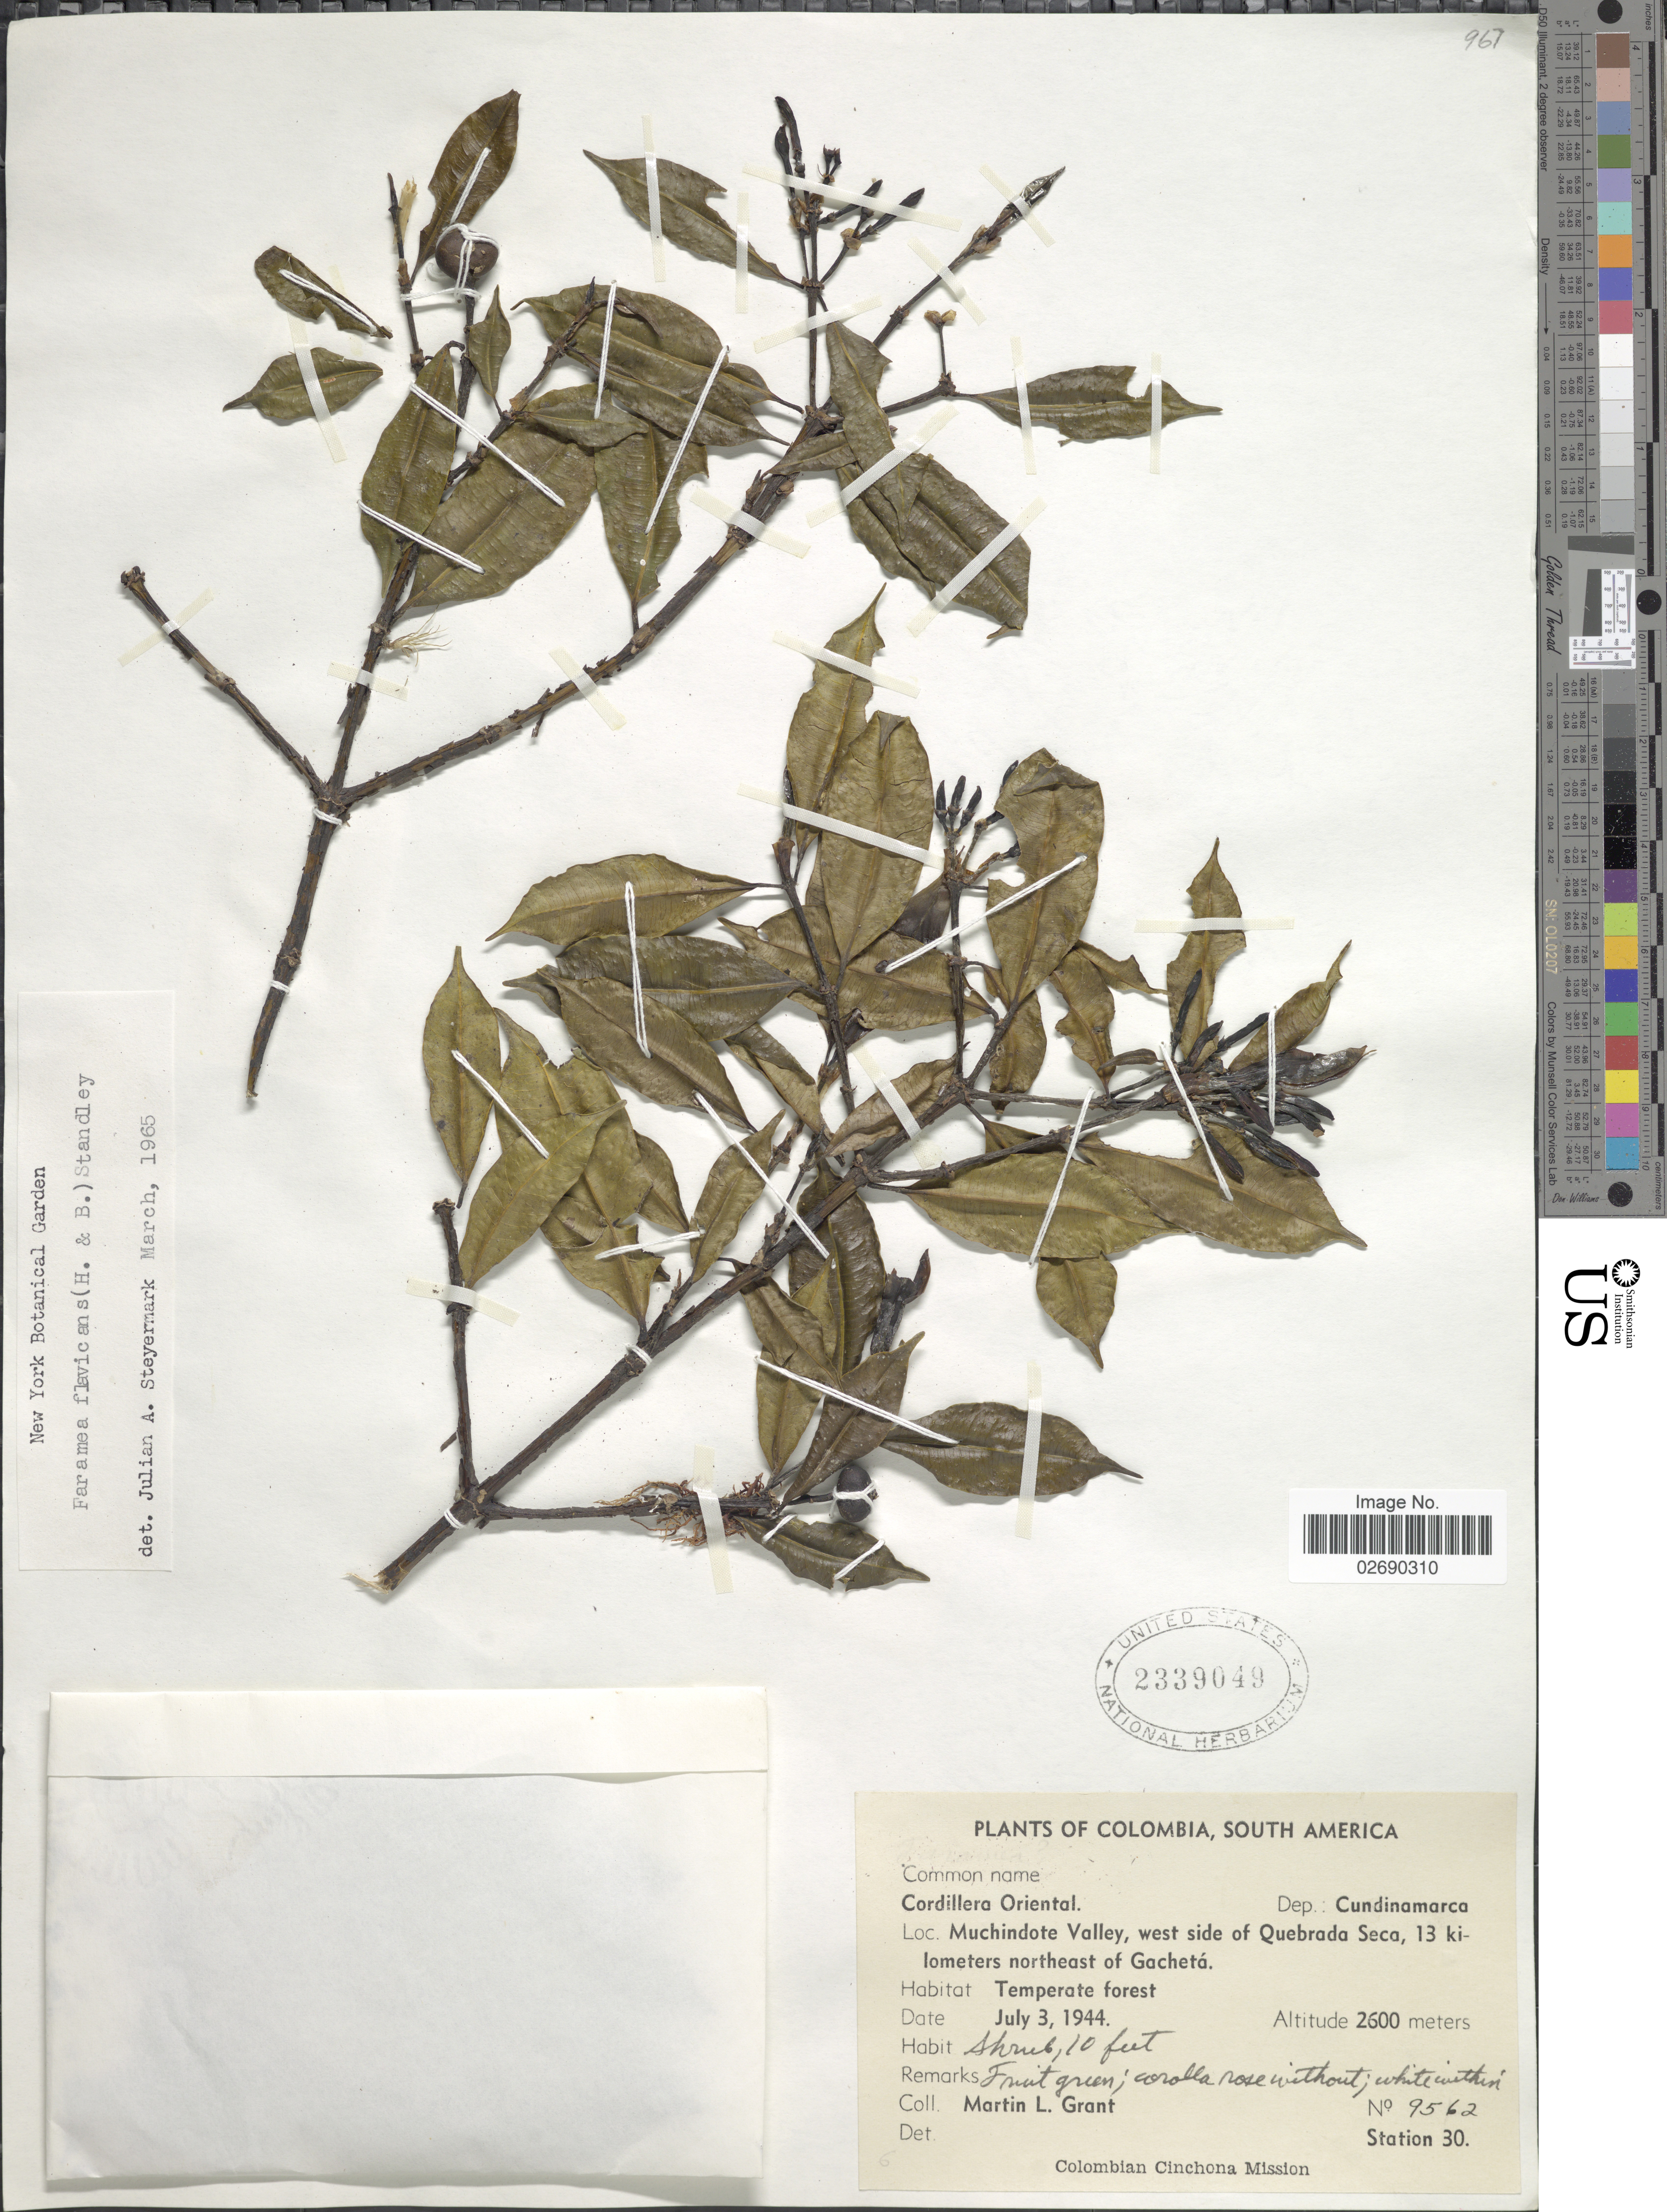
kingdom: Plantae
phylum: Tracheophyta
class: Magnoliopsida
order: Gentianales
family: Rubiaceae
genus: Faramea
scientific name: Faramea flavicans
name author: (Roem. & Schult.) Standl.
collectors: M. L. Grant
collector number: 9562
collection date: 1944-07-03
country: Colombia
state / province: Cundinamarca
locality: Cordillera Oriental, Dep. Cundinamarca, Muchindote Valley, west side of Quebrada Seca, 13 kilometers northeast of gachetá, Temperate forest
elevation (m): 2600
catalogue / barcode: US 2339049